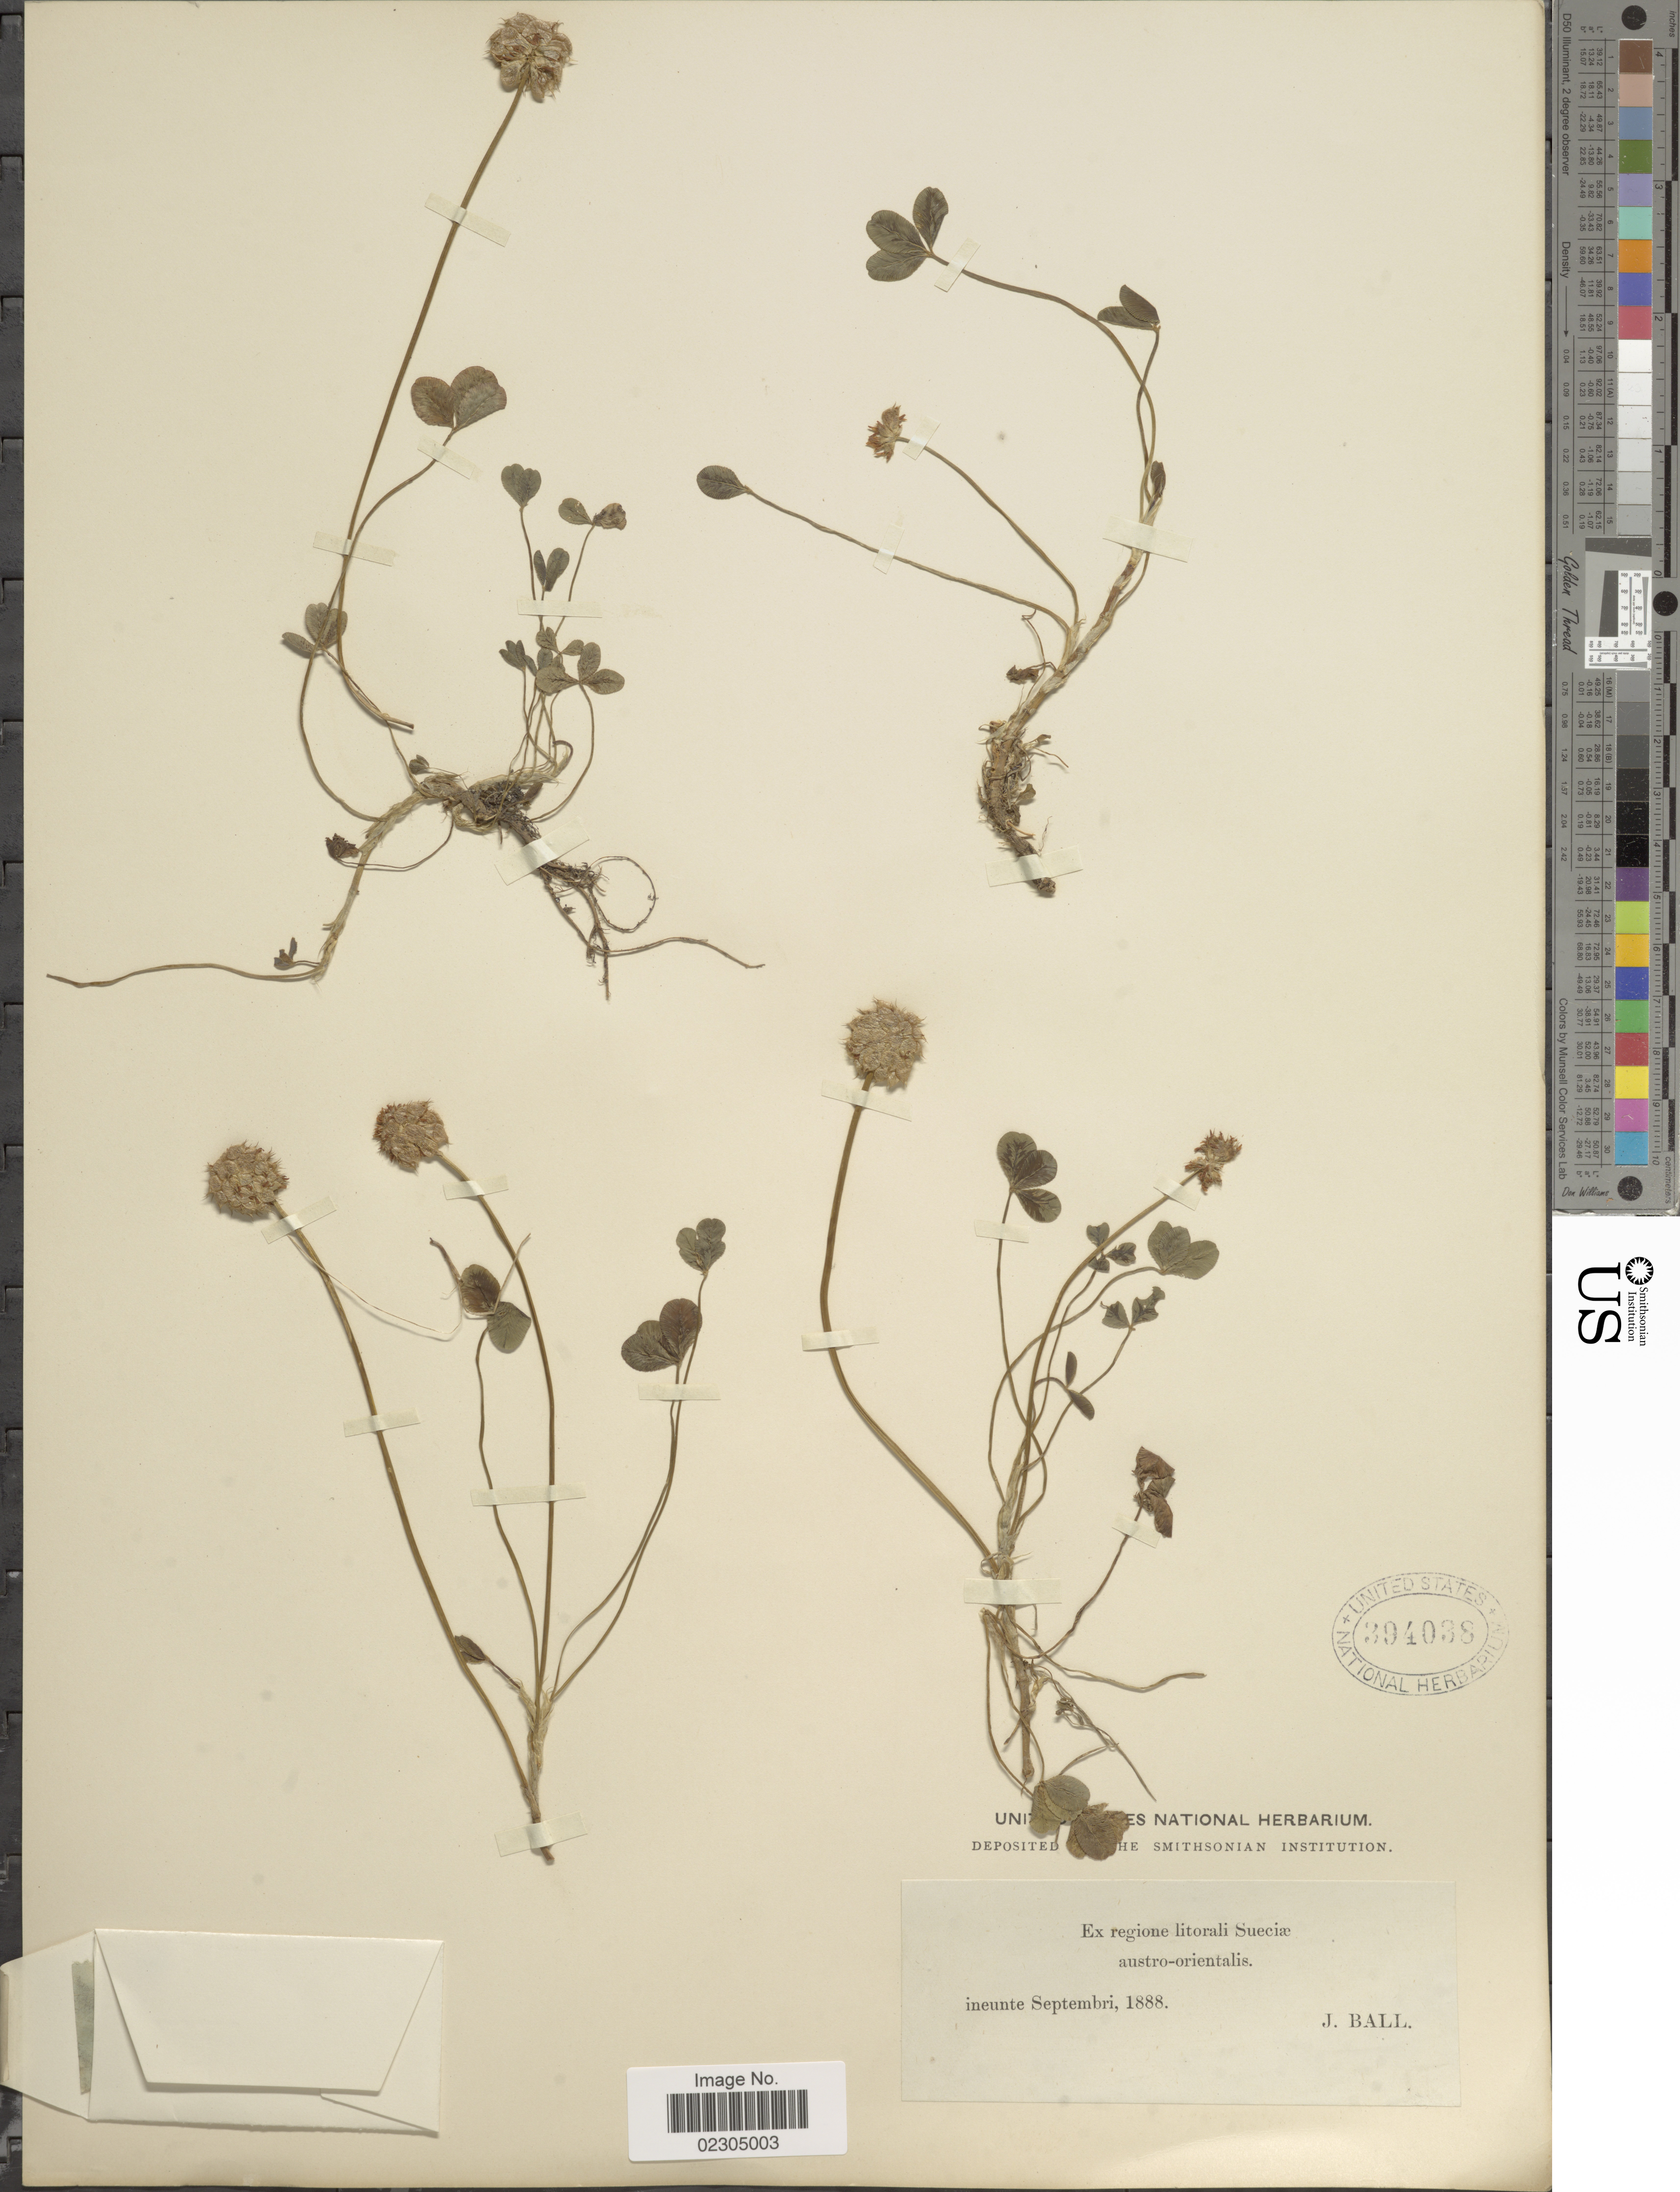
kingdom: Plantae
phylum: Tracheophyta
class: Magnoliopsida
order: Fabales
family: Fabaceae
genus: Trifolium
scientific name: Trifolium sp.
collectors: J. Ball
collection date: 1888-09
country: Sweden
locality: Ex regione litorali Sueciae. austro-orientalis.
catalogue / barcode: US 394038